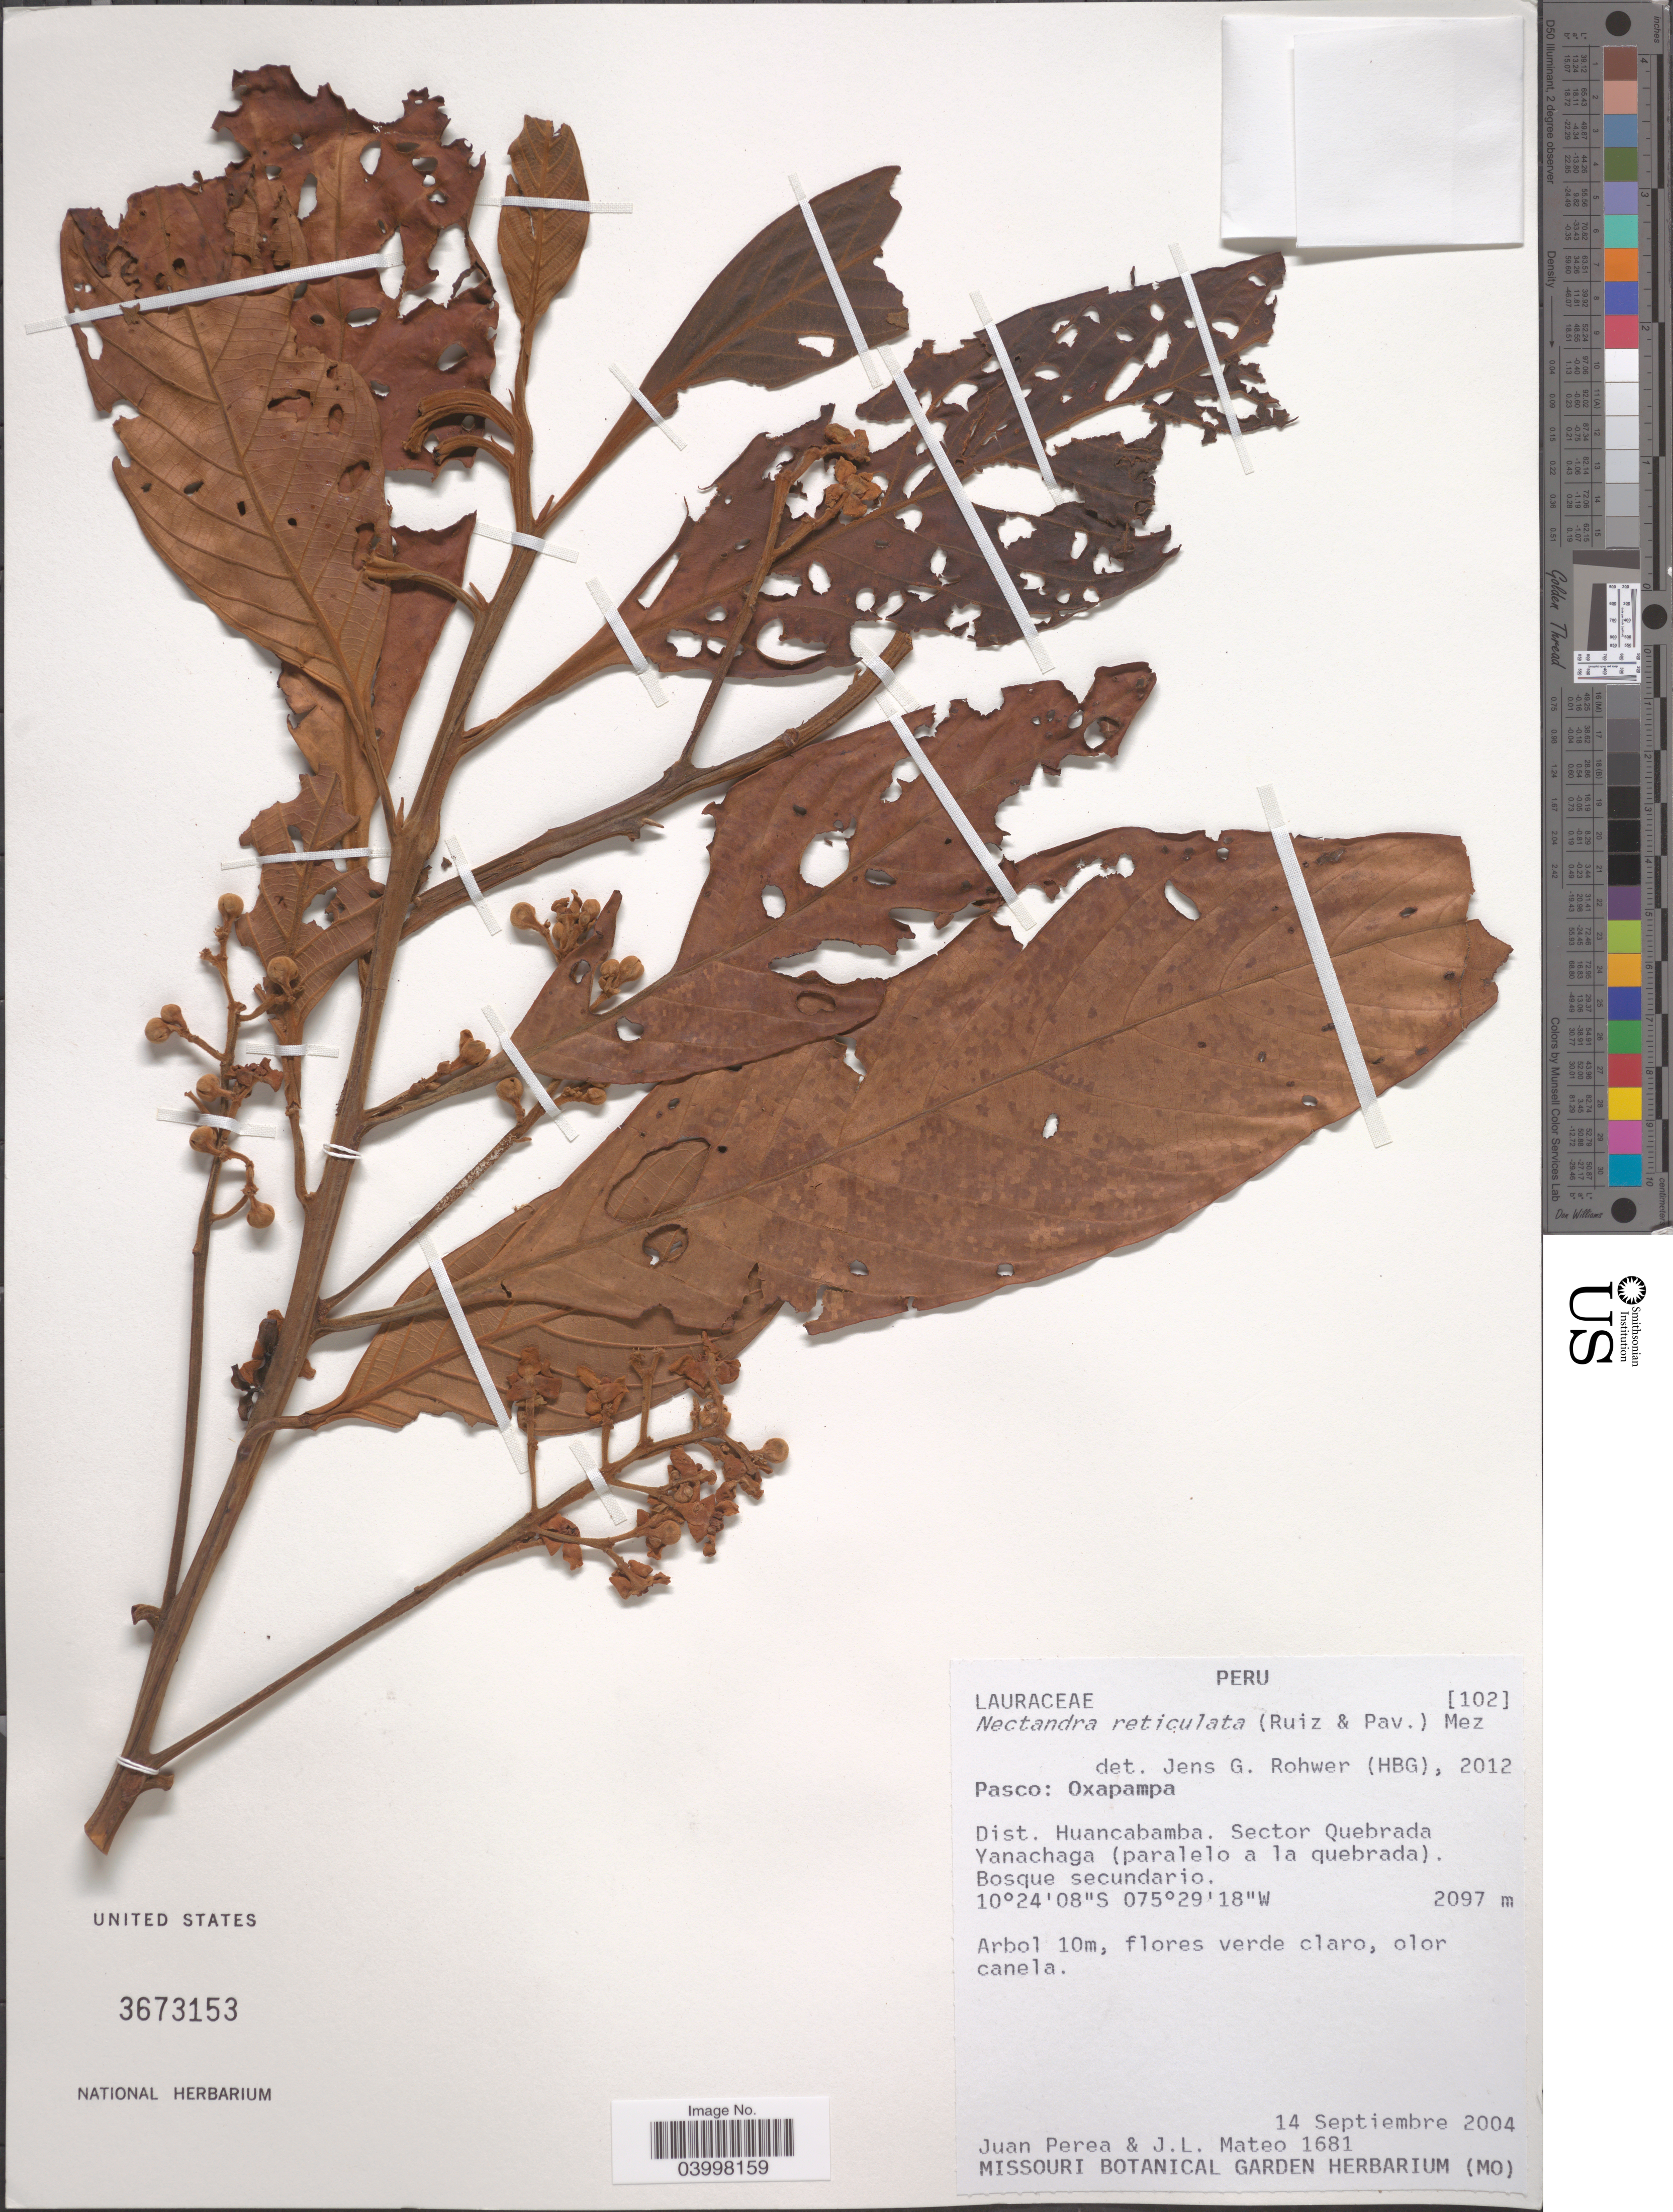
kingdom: Plantae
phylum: Tracheophyta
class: Magnoliopsida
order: Laurales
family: Lauraceae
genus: Nectandra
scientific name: Nectandra reticulata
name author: (Ruiz & Pav.) Mez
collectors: J. Perea & J. Mateo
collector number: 1681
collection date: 2004-09-14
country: Peru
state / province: Pasco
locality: Oxapampa. Dist. Huancabamba. Sector Quebrada Yanachaga (paralelo a la quebrada).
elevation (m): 2097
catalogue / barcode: US 3673153